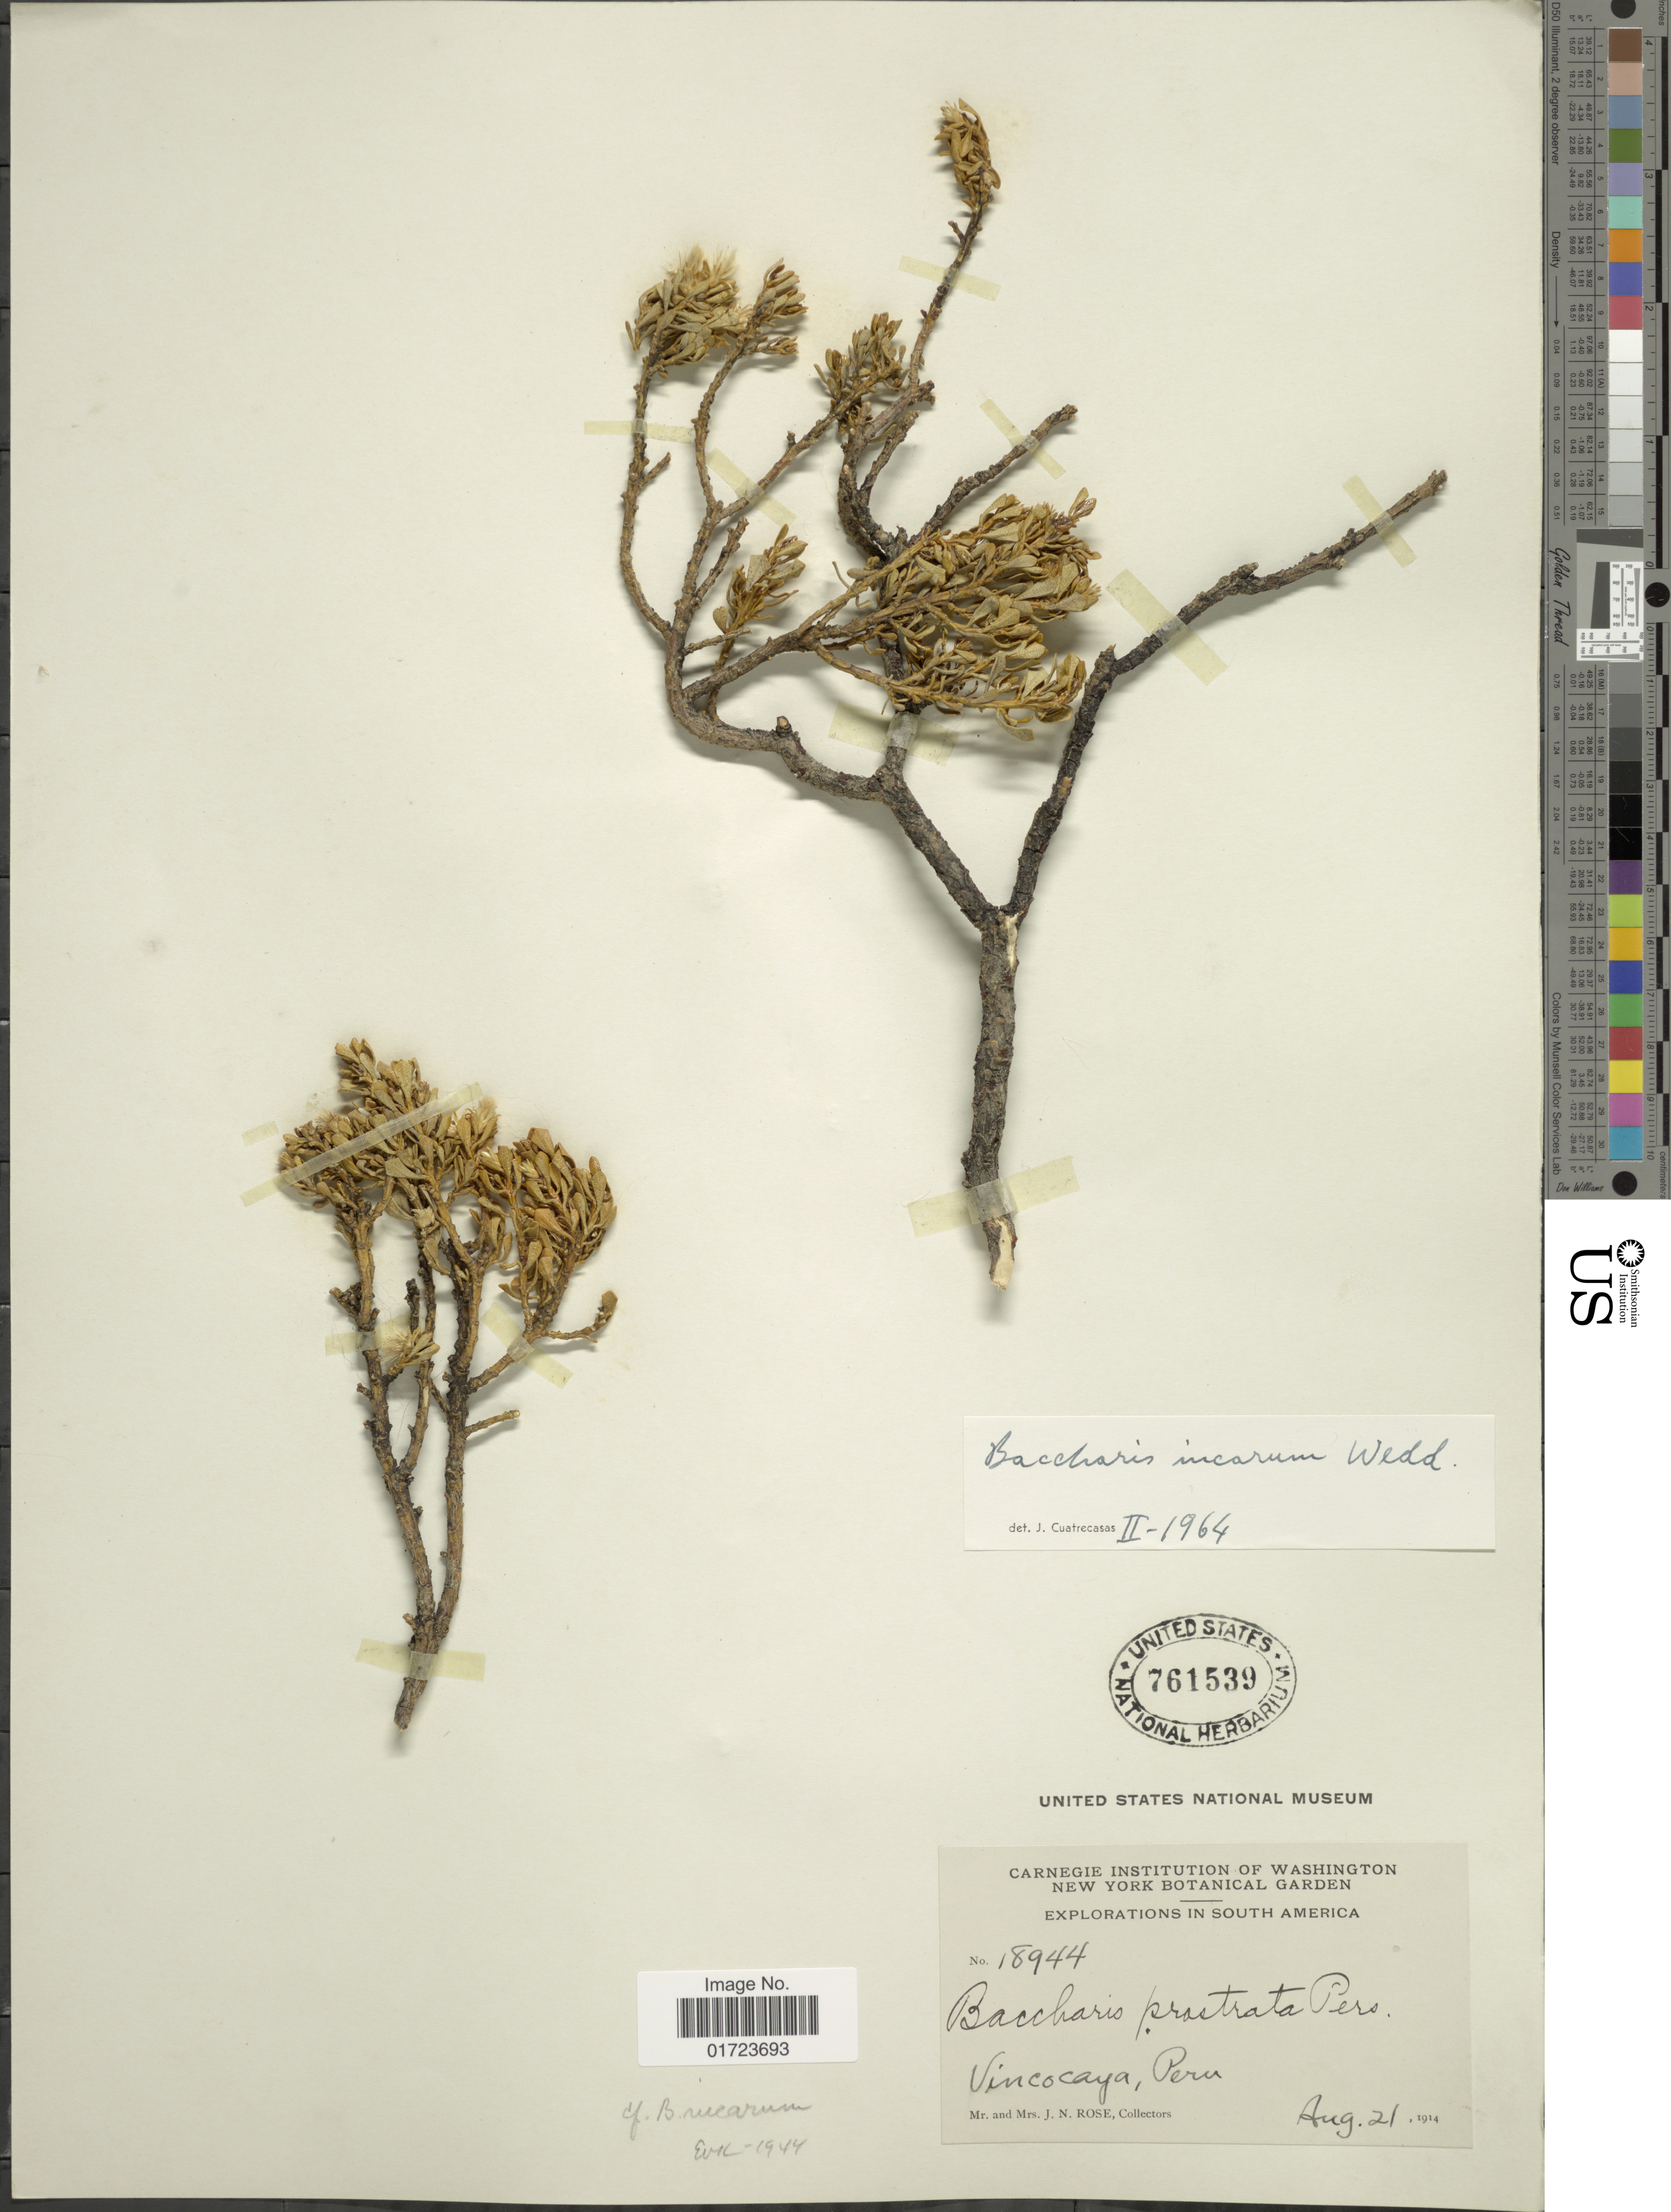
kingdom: Plantae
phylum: Tracheophyta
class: Magnoliopsida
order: Asterales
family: Asteraceae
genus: Baccharis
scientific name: Baccharis tola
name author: Phil.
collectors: J. N. Rose & L. B. Rose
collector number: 18944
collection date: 1914-08-21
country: Peru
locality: Vincocagua, Peru.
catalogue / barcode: US 761539